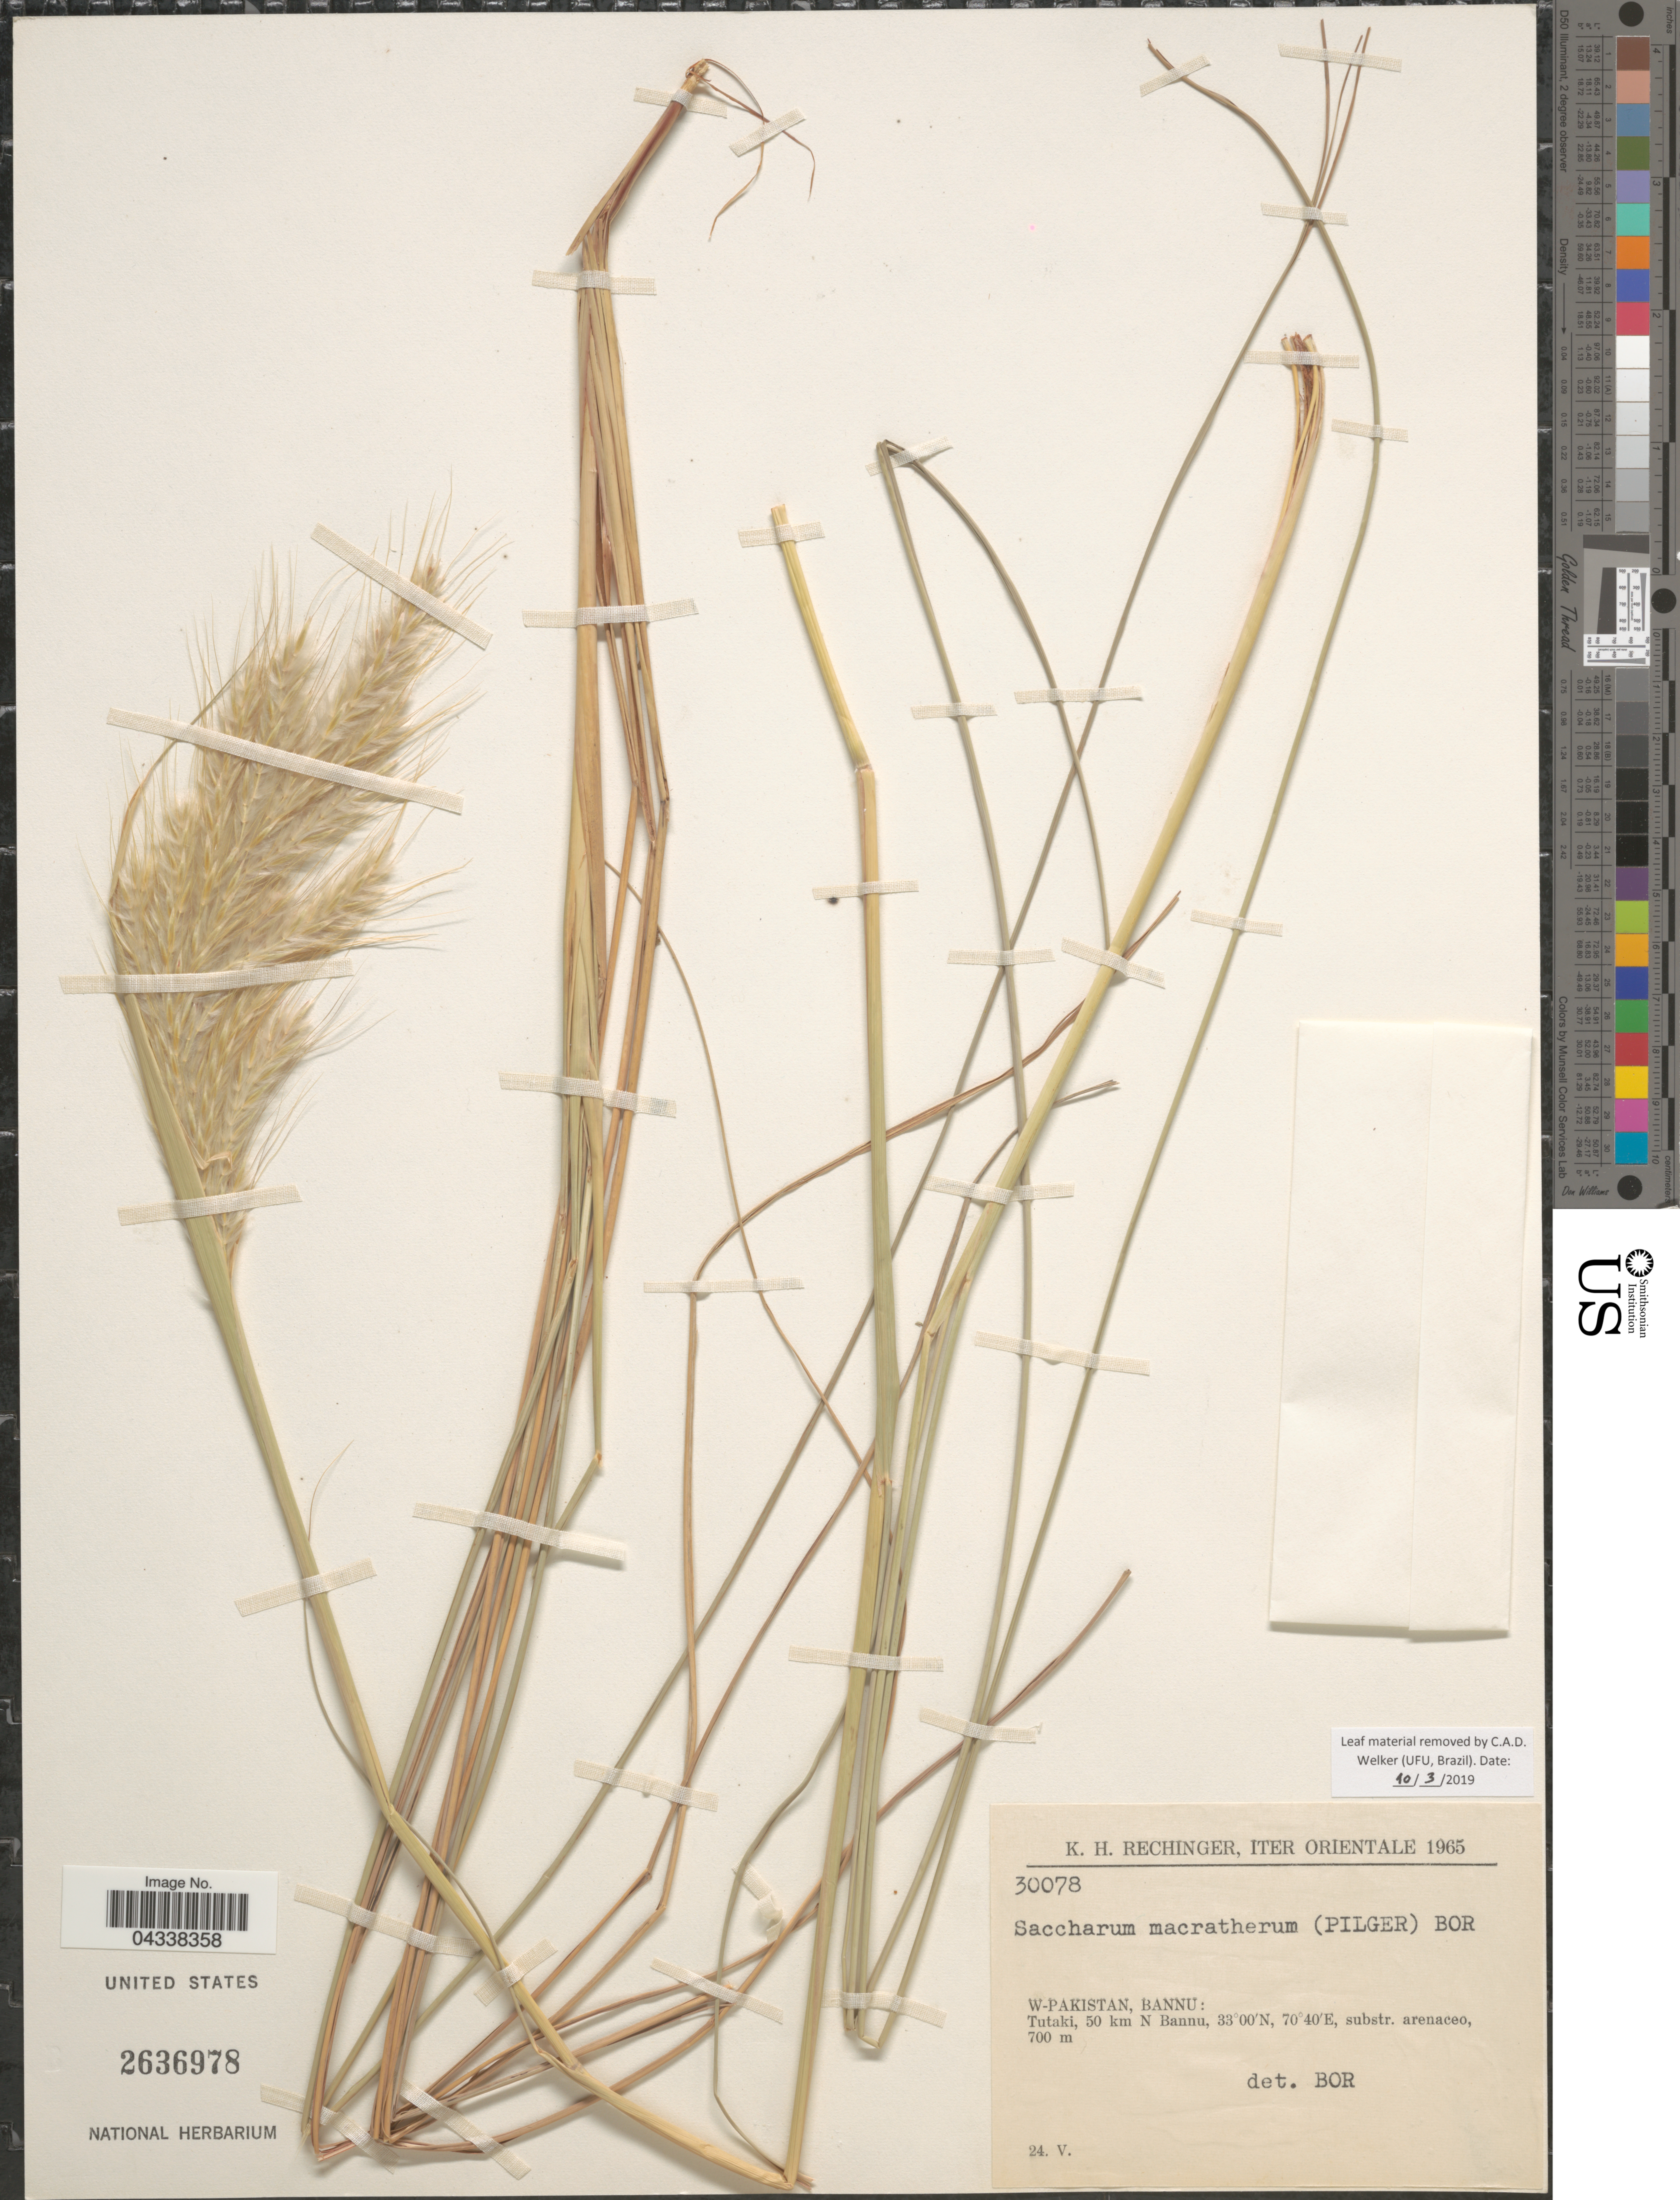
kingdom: Plantae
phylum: Tracheophyta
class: Liliopsida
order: Poales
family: Poaceae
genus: Saccharum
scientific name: Saccharum filifolium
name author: Steud.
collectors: K. H. Rechinger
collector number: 30078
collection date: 1965-05-24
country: Pakistan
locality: Iter Orientale 1965. W-Pakistan, Bannu: Tutaki, 50 km N Bannu, substr. arenaceo.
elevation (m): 700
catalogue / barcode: US 2636978